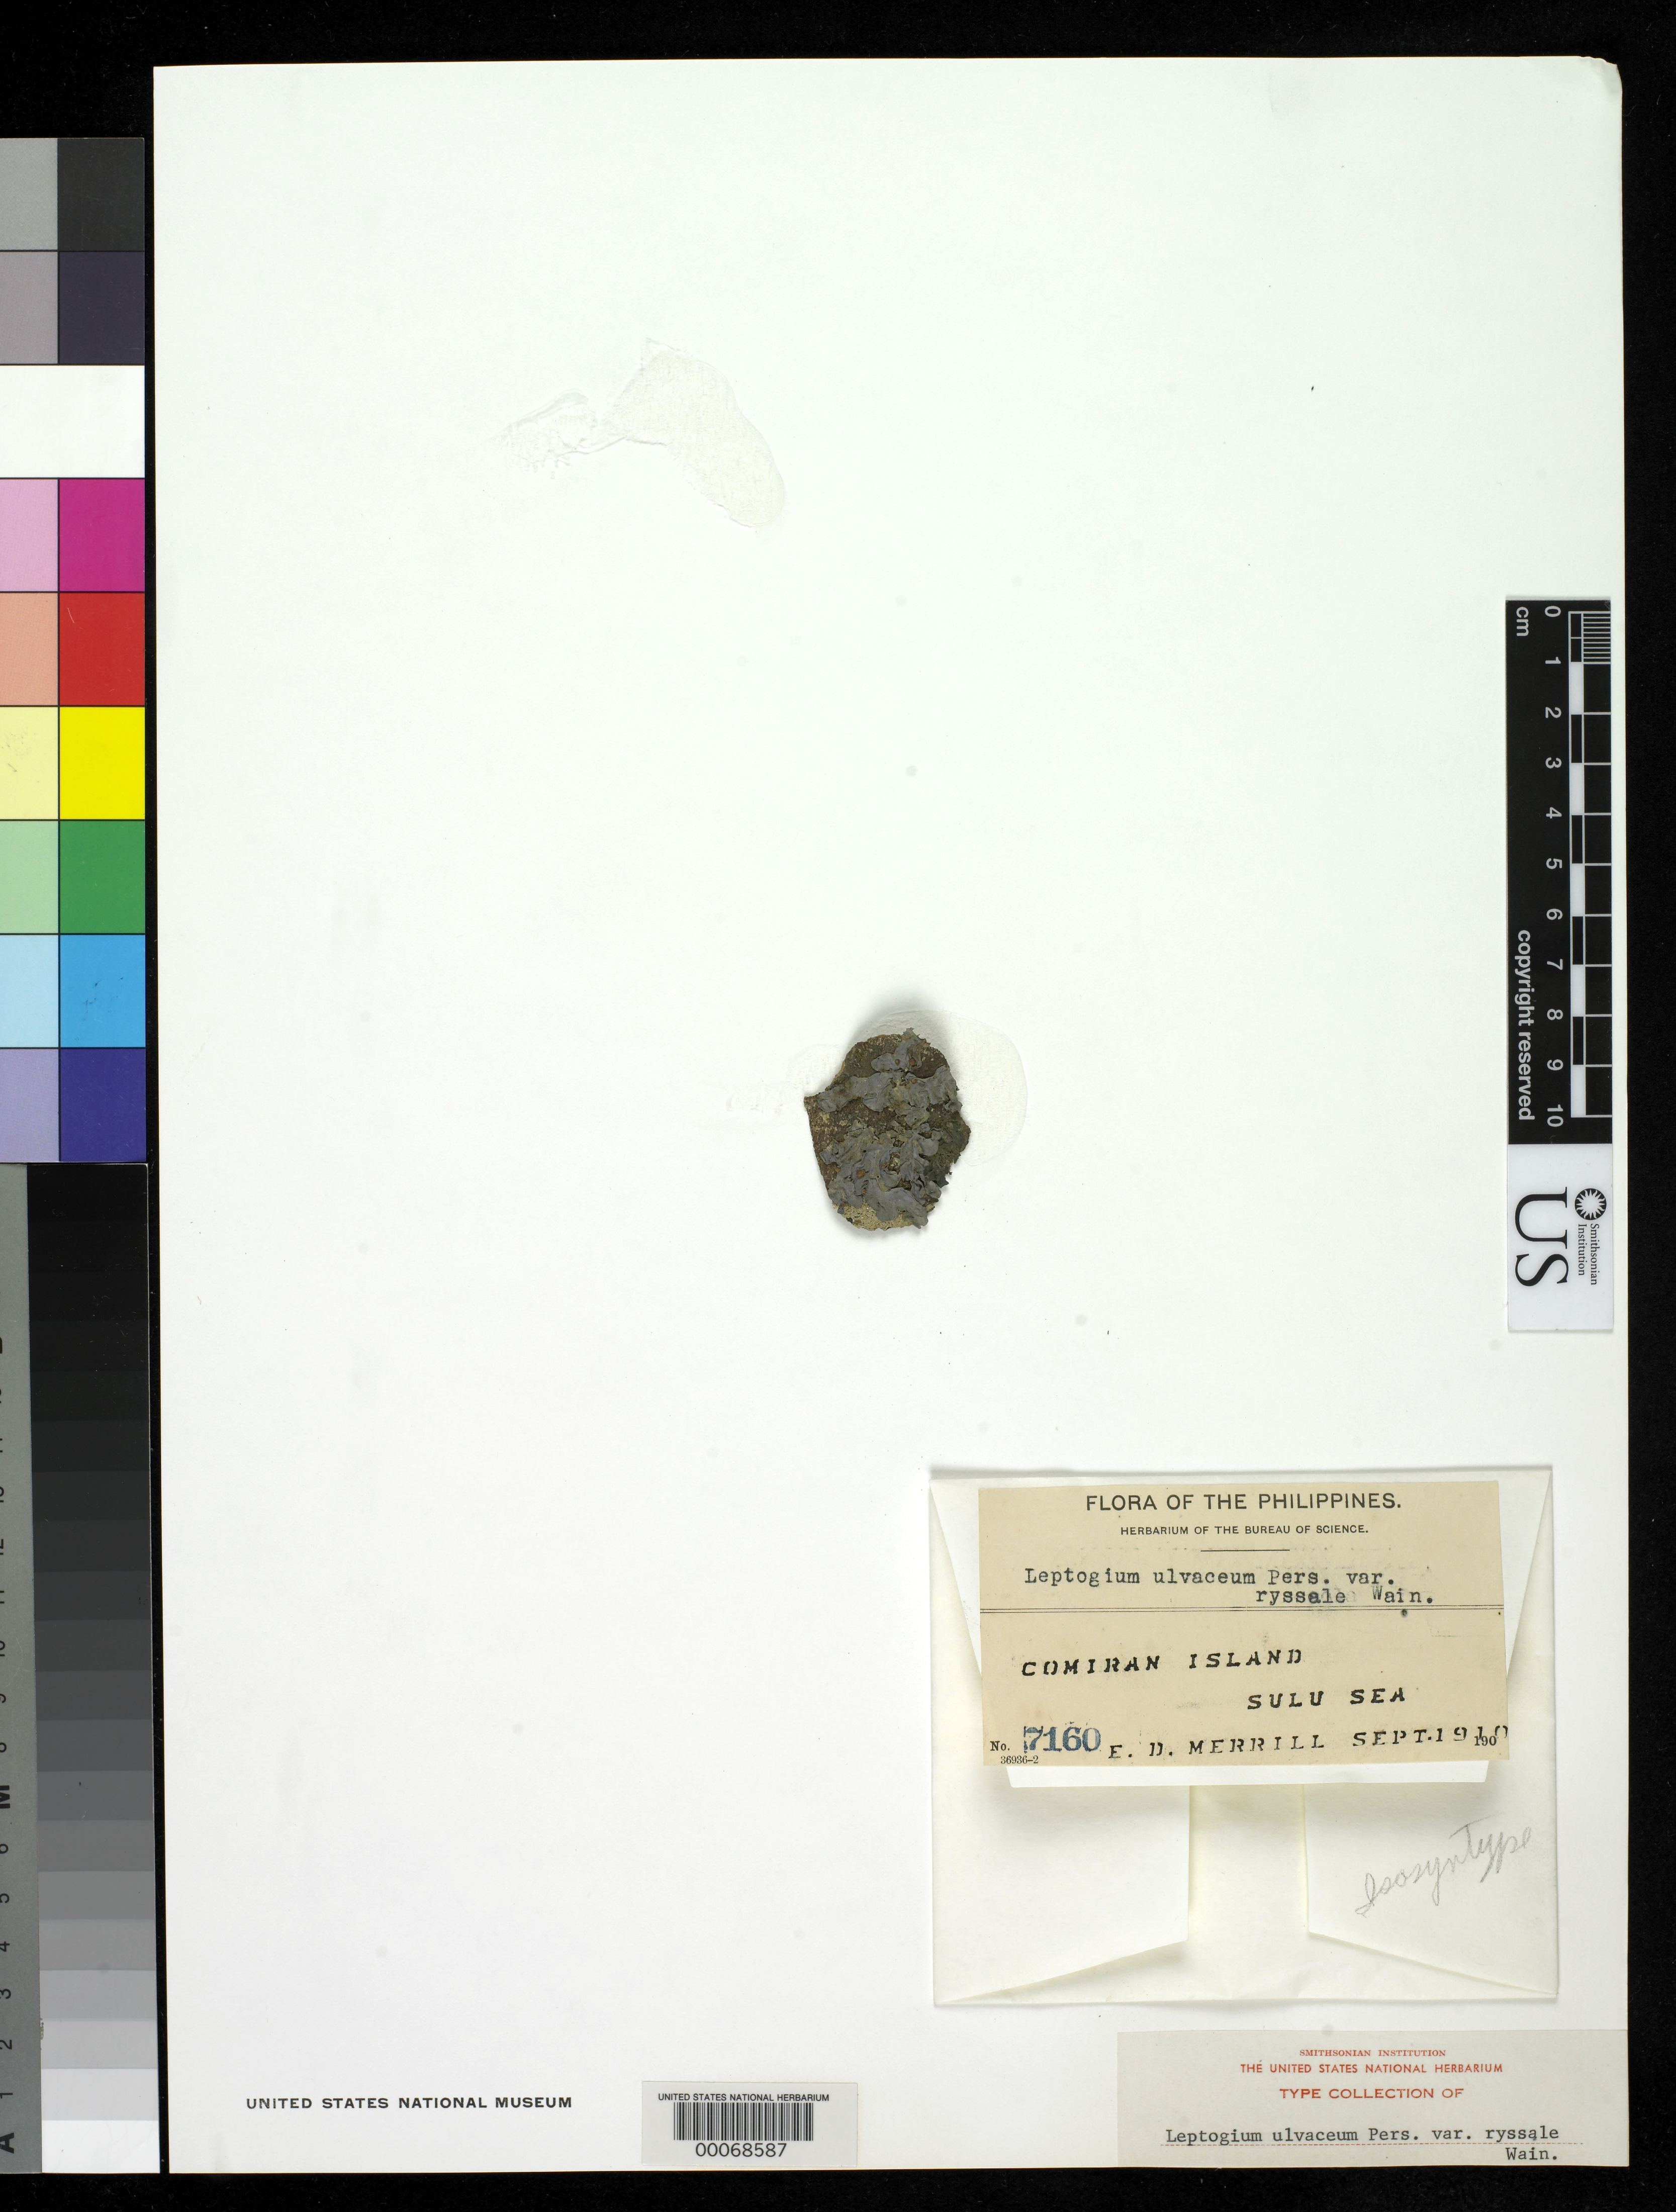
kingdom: Fungi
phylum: Ascomycota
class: Lecanoromycetes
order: Peltigerales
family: Collemataceae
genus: Leptogium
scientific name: Leptogium ulvaceum var. ryssalea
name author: Vain.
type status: Isosyntype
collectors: E. D. Merrill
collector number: Bur. Sci. 7160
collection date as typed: Sep 1910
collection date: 1910-09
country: Philippines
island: Comiran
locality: Sulu Sea.